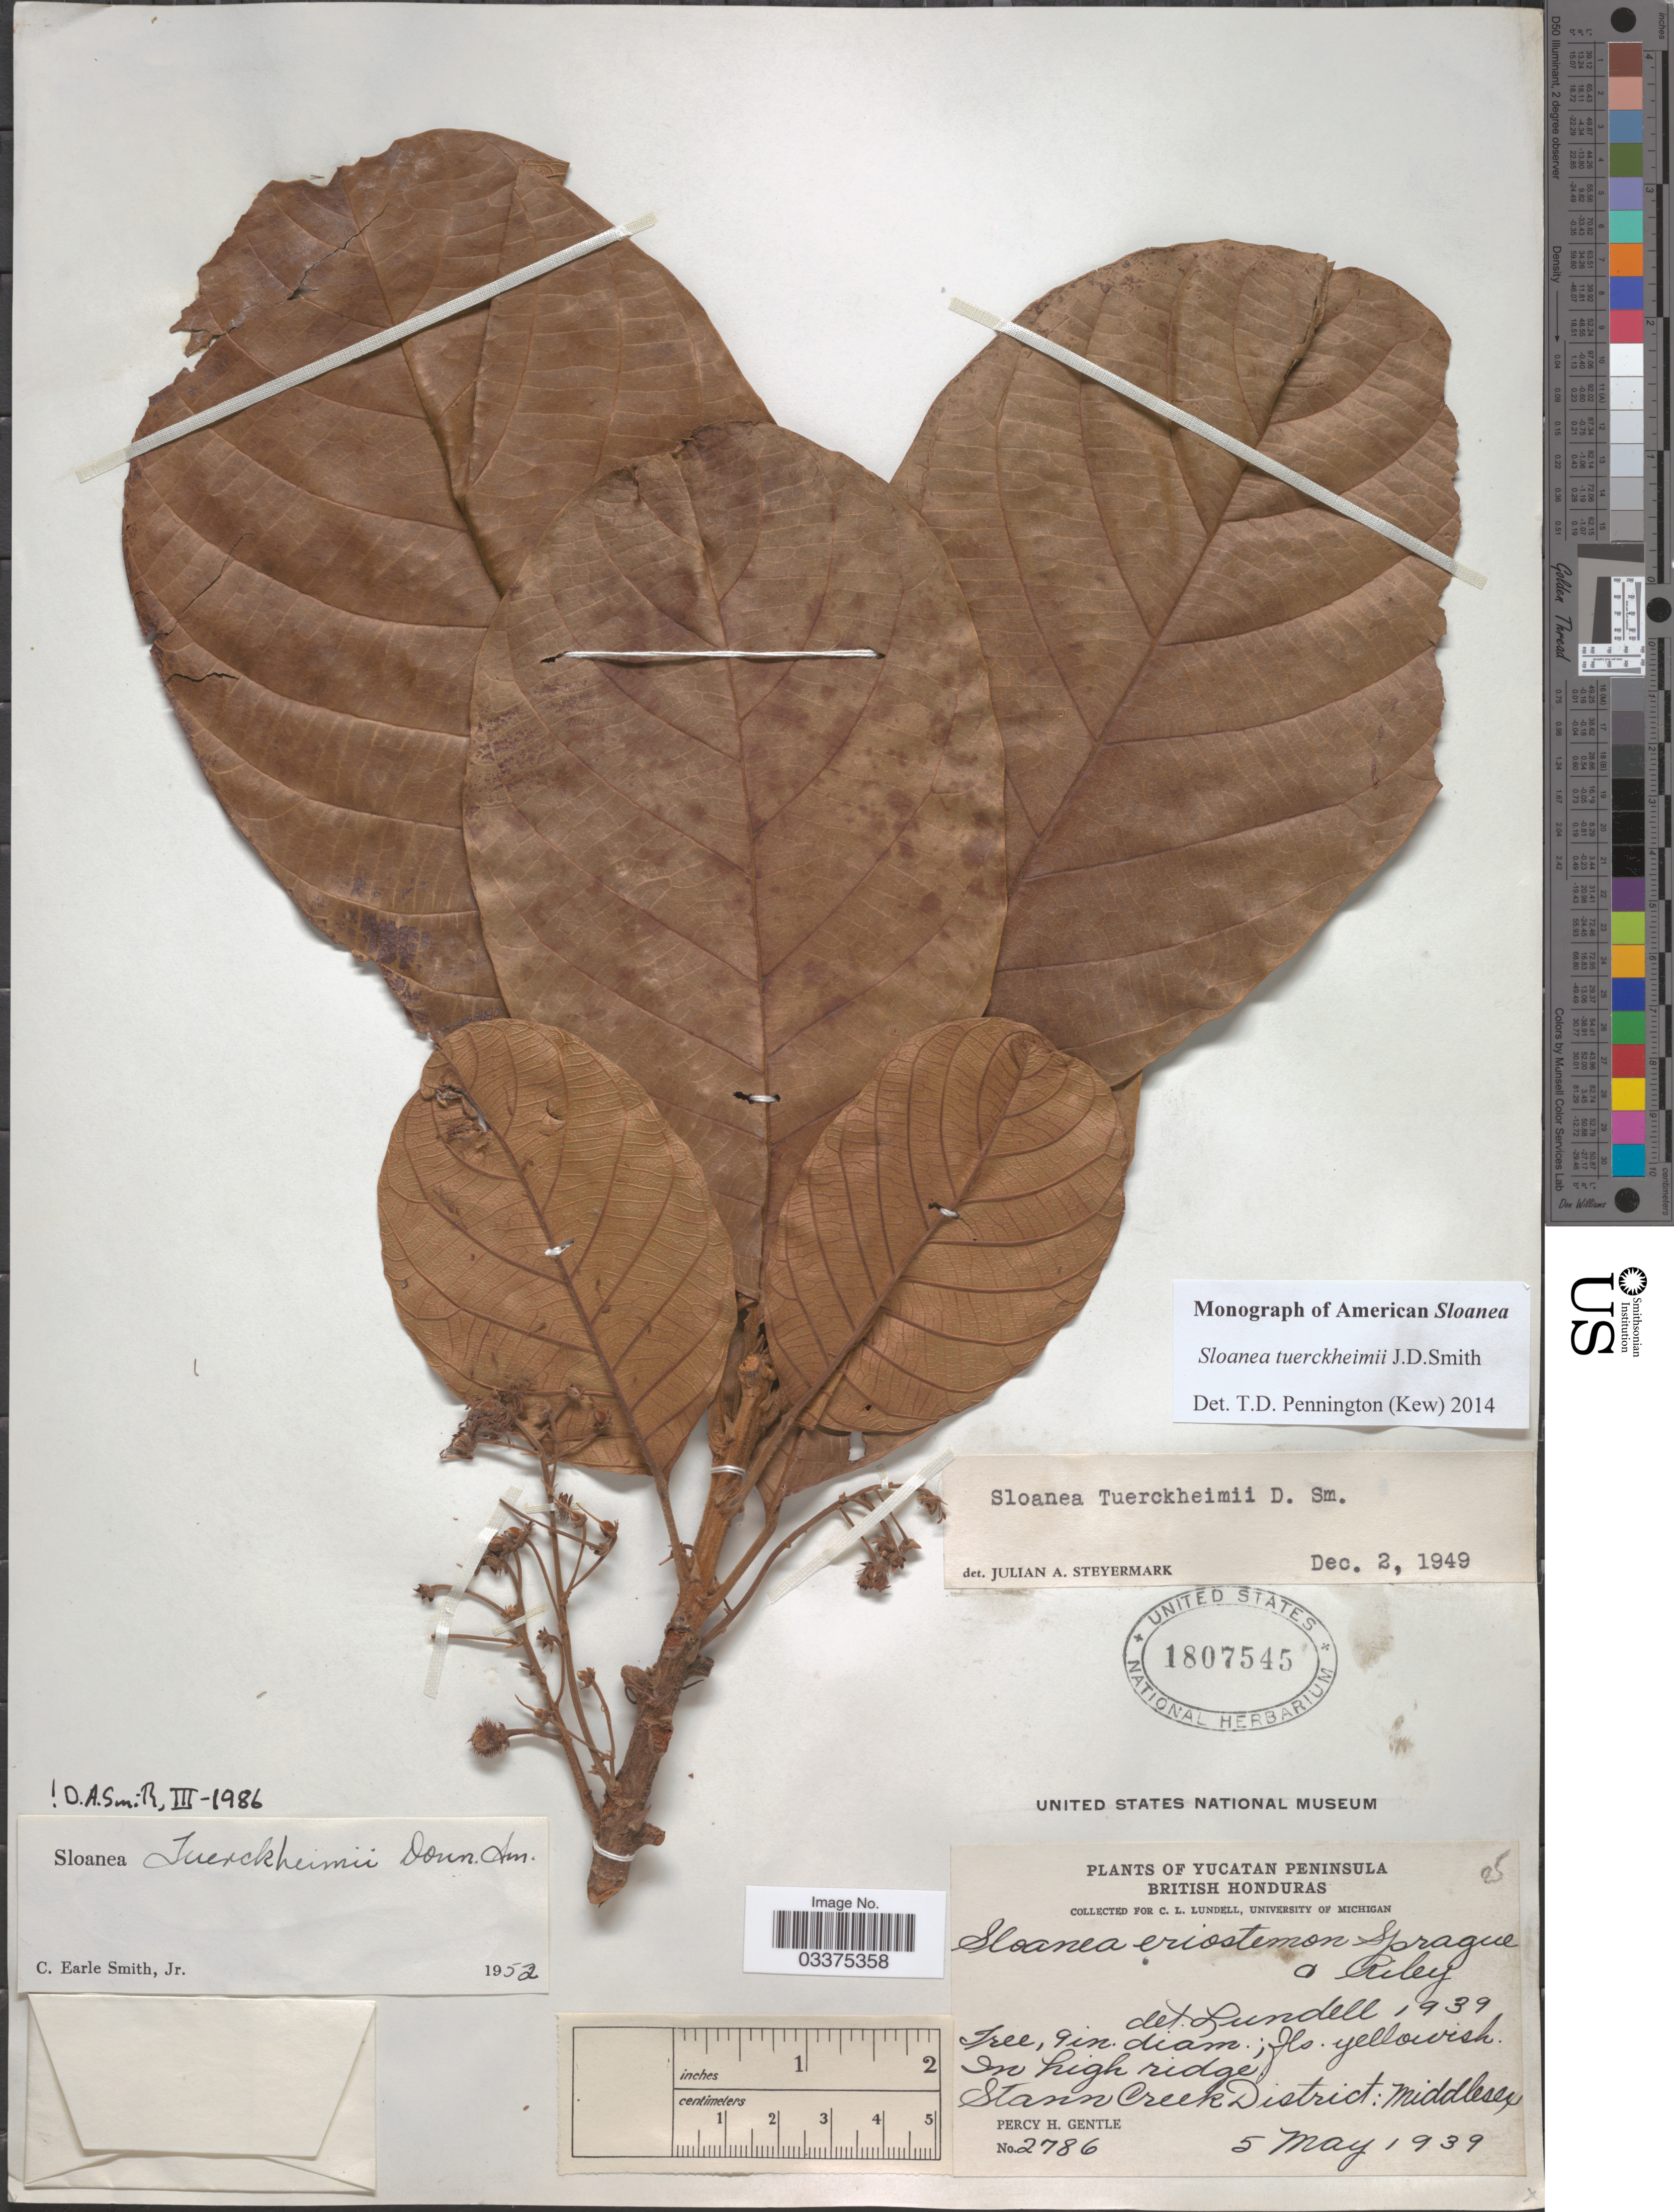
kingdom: Plantae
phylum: Tracheophyta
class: Magnoliopsida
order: Oxalidales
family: Elaeocarpaceae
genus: Sloanea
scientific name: Sloanea tuerckheimii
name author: Donn. Sm.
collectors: P. H. Gentle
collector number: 2786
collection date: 1939-05-05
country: Belize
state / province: Stann Creek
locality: Yucatan Peninsula. Stann Creek District: Middlesex.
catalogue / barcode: US 1807545